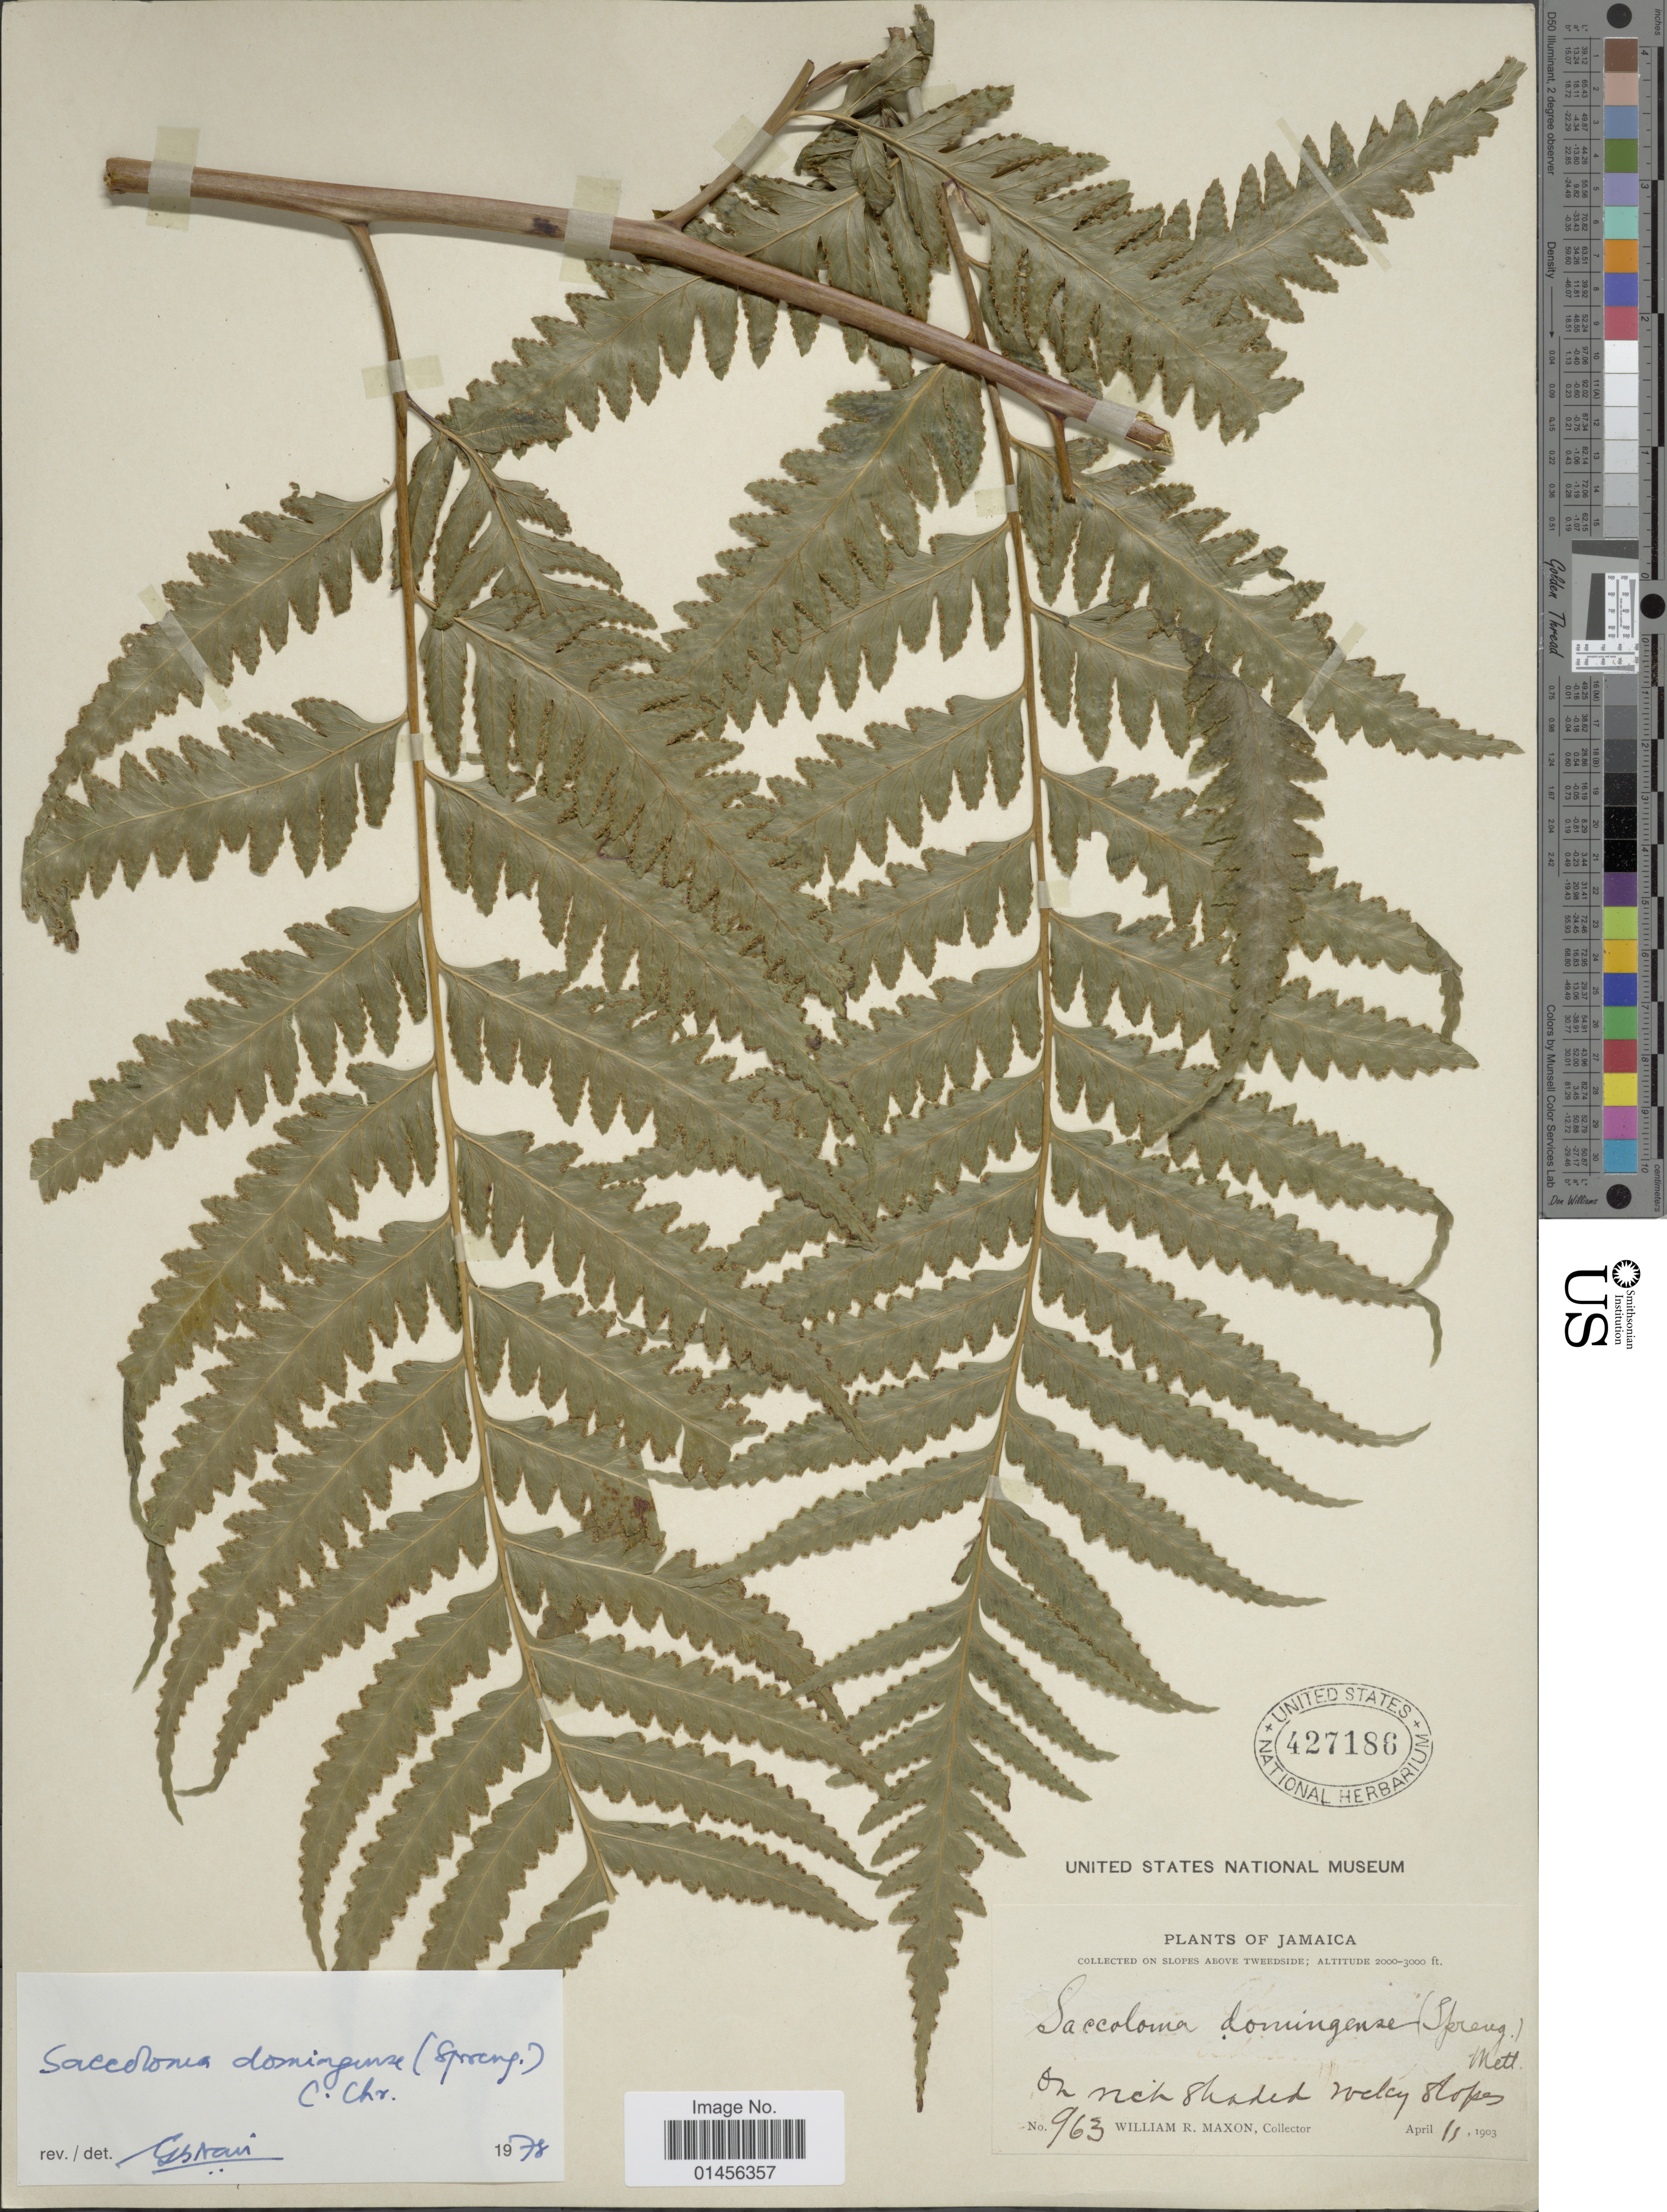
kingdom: Plantae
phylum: Tracheophyta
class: Polypodiopsida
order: Polypodiales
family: Saccolomataceae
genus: Saccoloma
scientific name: Saccoloma domingense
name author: (Spreng.) C. Chr.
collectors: W. R. Maxon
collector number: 963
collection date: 1903-04-11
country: Jamaica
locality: On slopes above Tweeside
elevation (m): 610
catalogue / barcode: US 427186